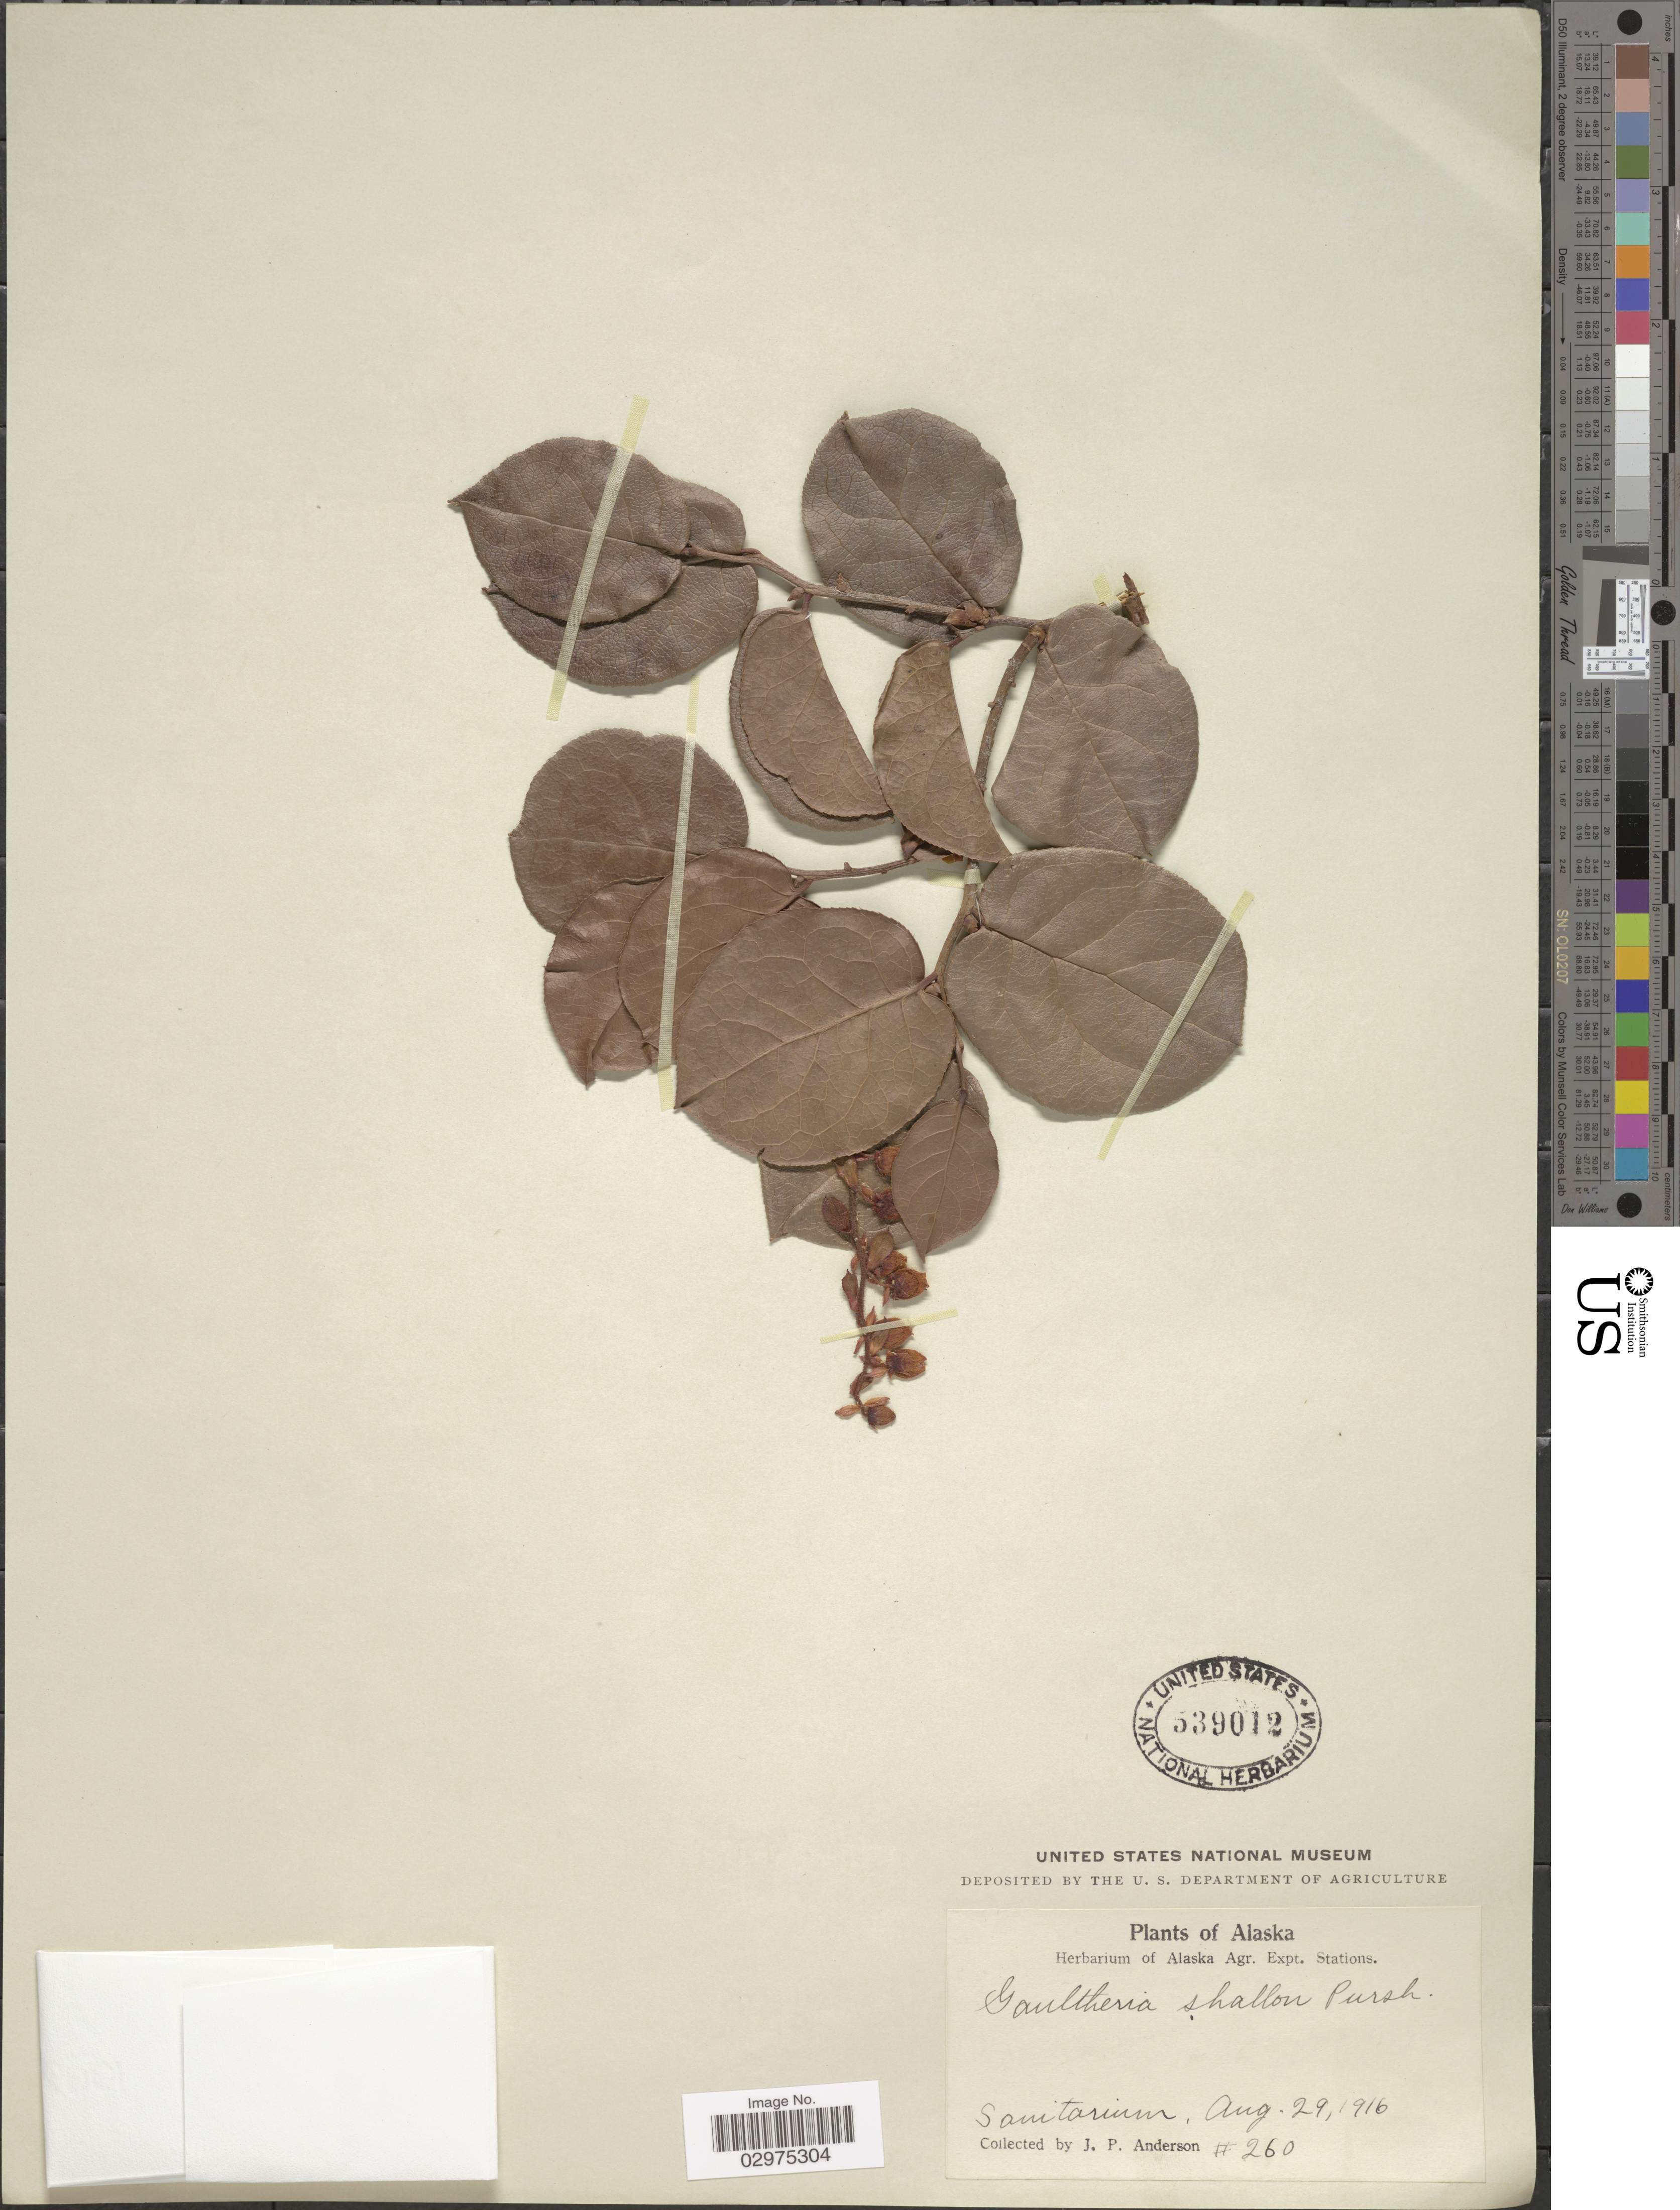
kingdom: Plantae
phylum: Tracheophyta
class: Magnoliopsida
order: Ericales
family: Ericaceae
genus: Gaultheria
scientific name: Gaultheria shallon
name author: Pursh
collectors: J. P. Anderson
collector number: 260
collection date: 1916-08-29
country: United States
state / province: Alaska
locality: Sabitarium.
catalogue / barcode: US 539012